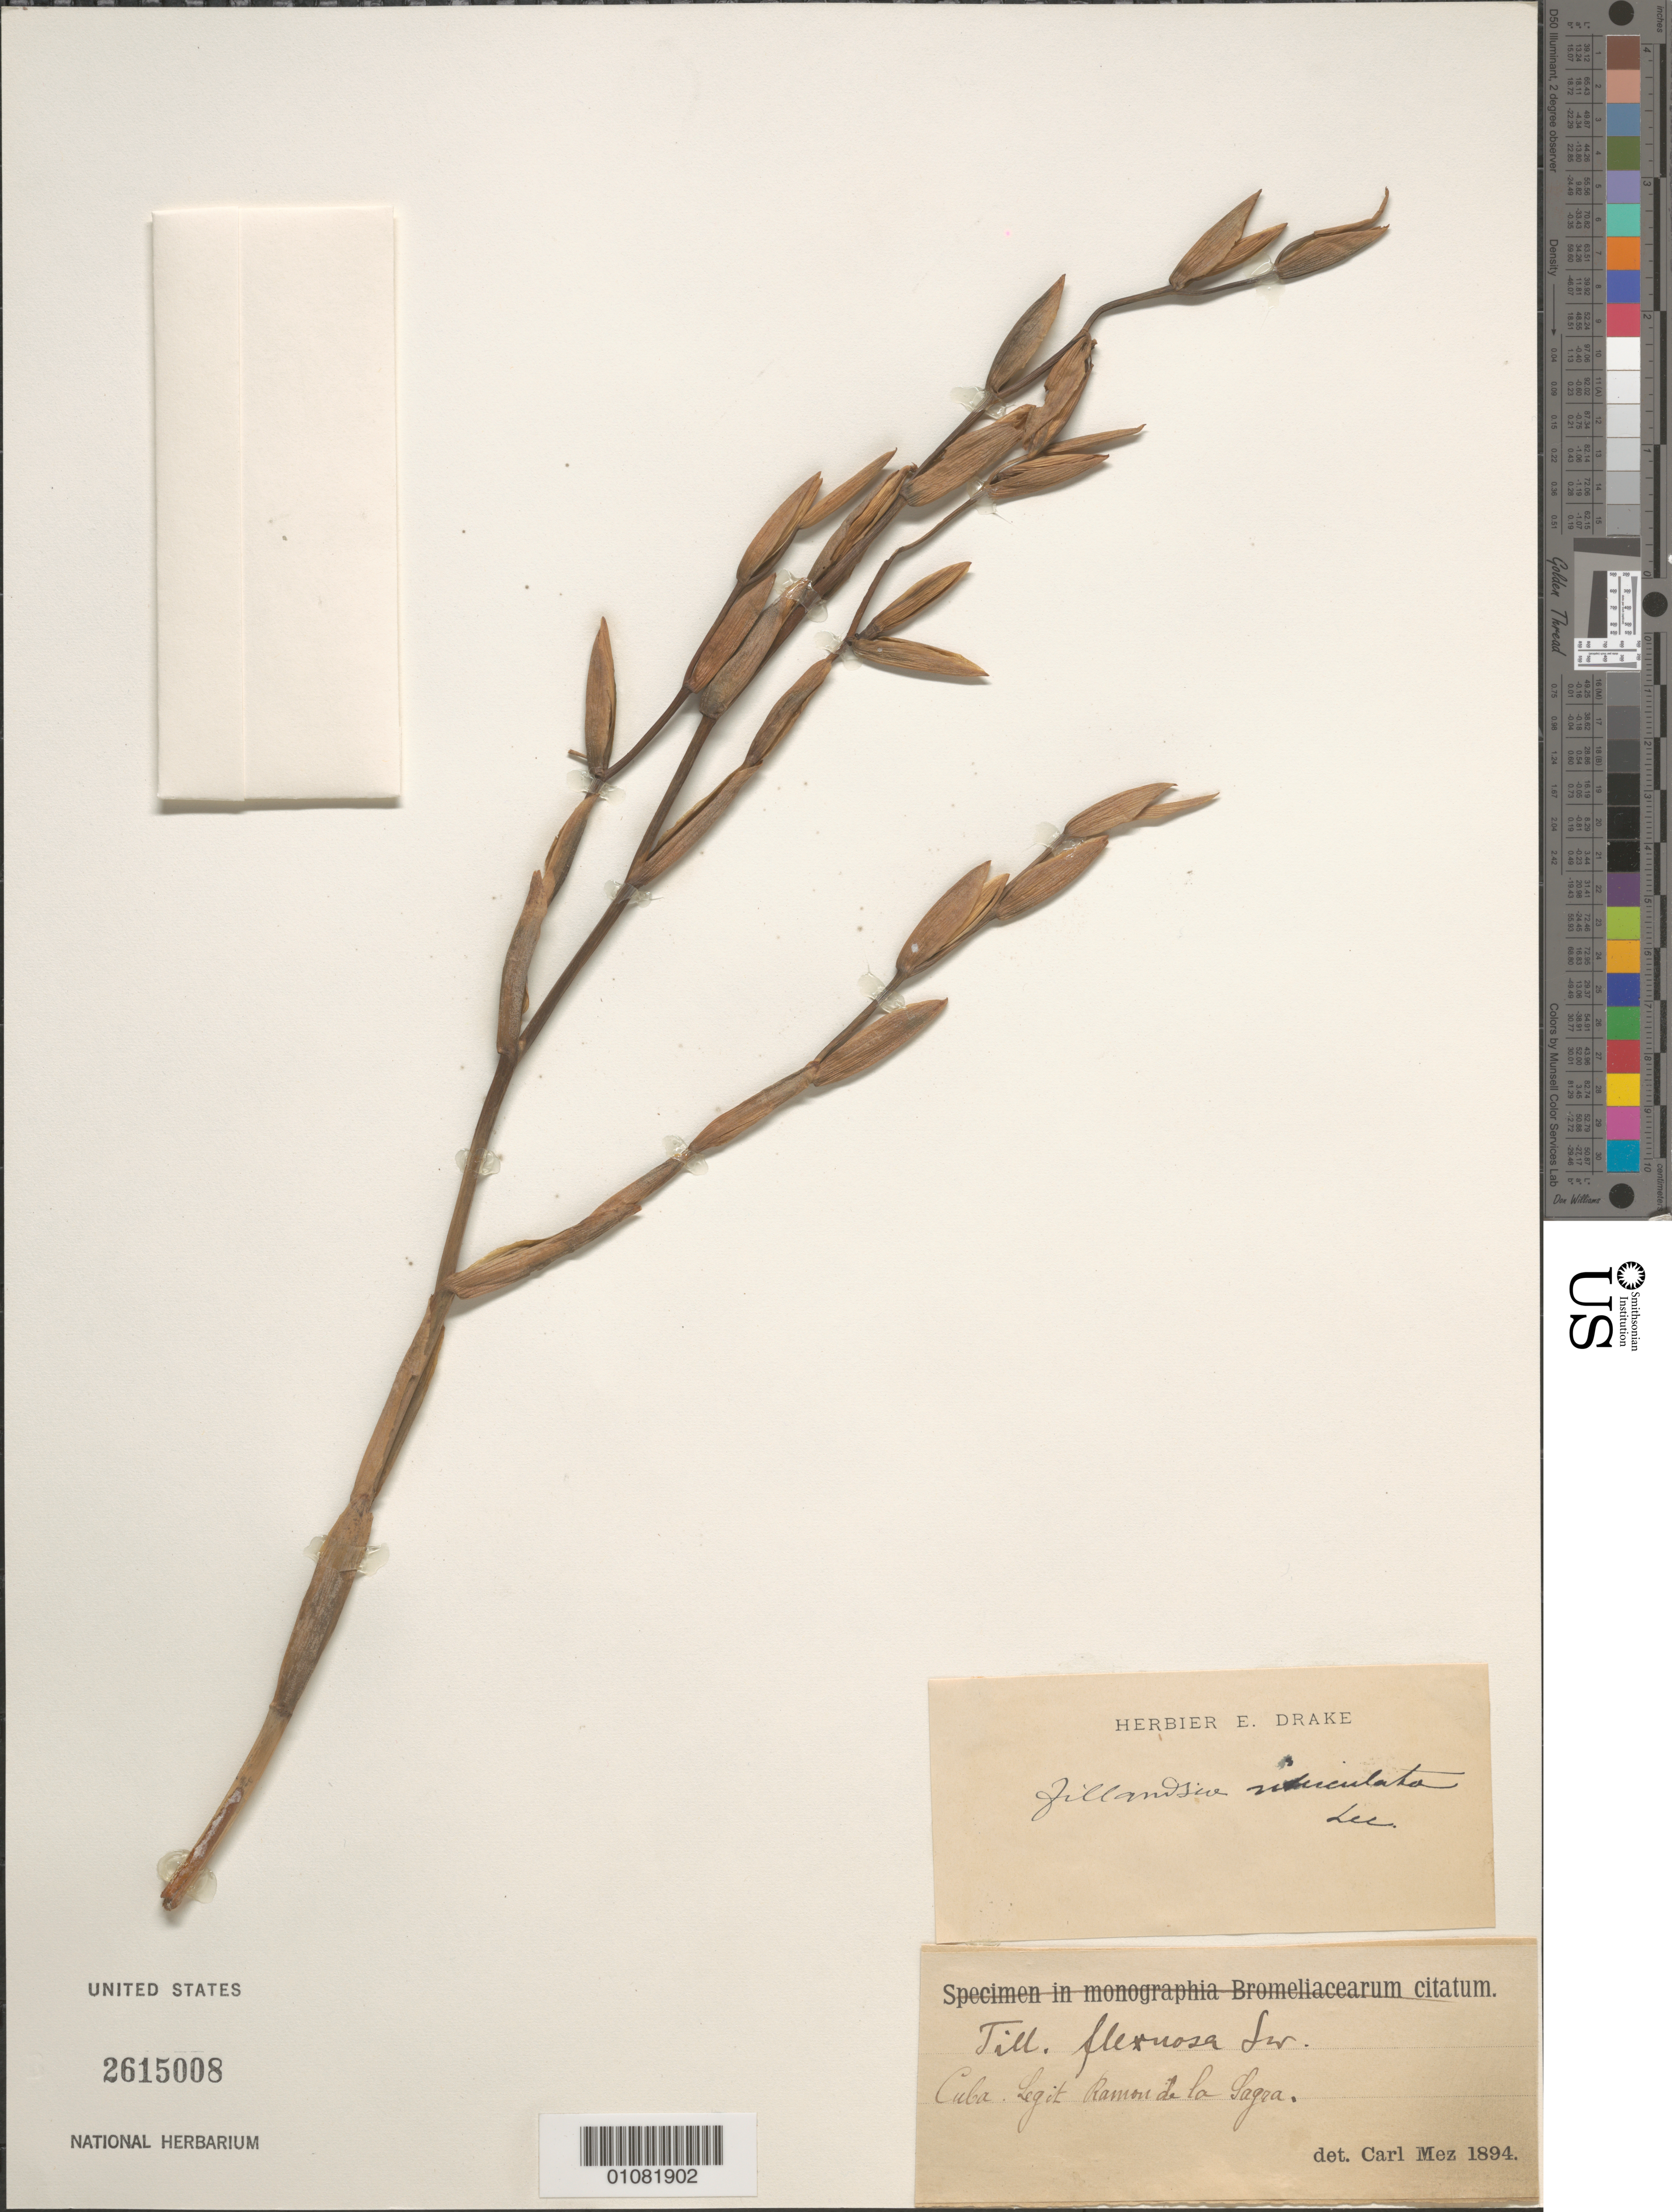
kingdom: Plantae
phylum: Tracheophyta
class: Liliopsida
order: Poales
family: Bromeliaceae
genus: Tillandsia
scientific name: Tillandsia flexuosa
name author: Sw.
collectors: C. C. Mez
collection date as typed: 1894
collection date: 1894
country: Cuba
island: Cuba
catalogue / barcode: US 2615008